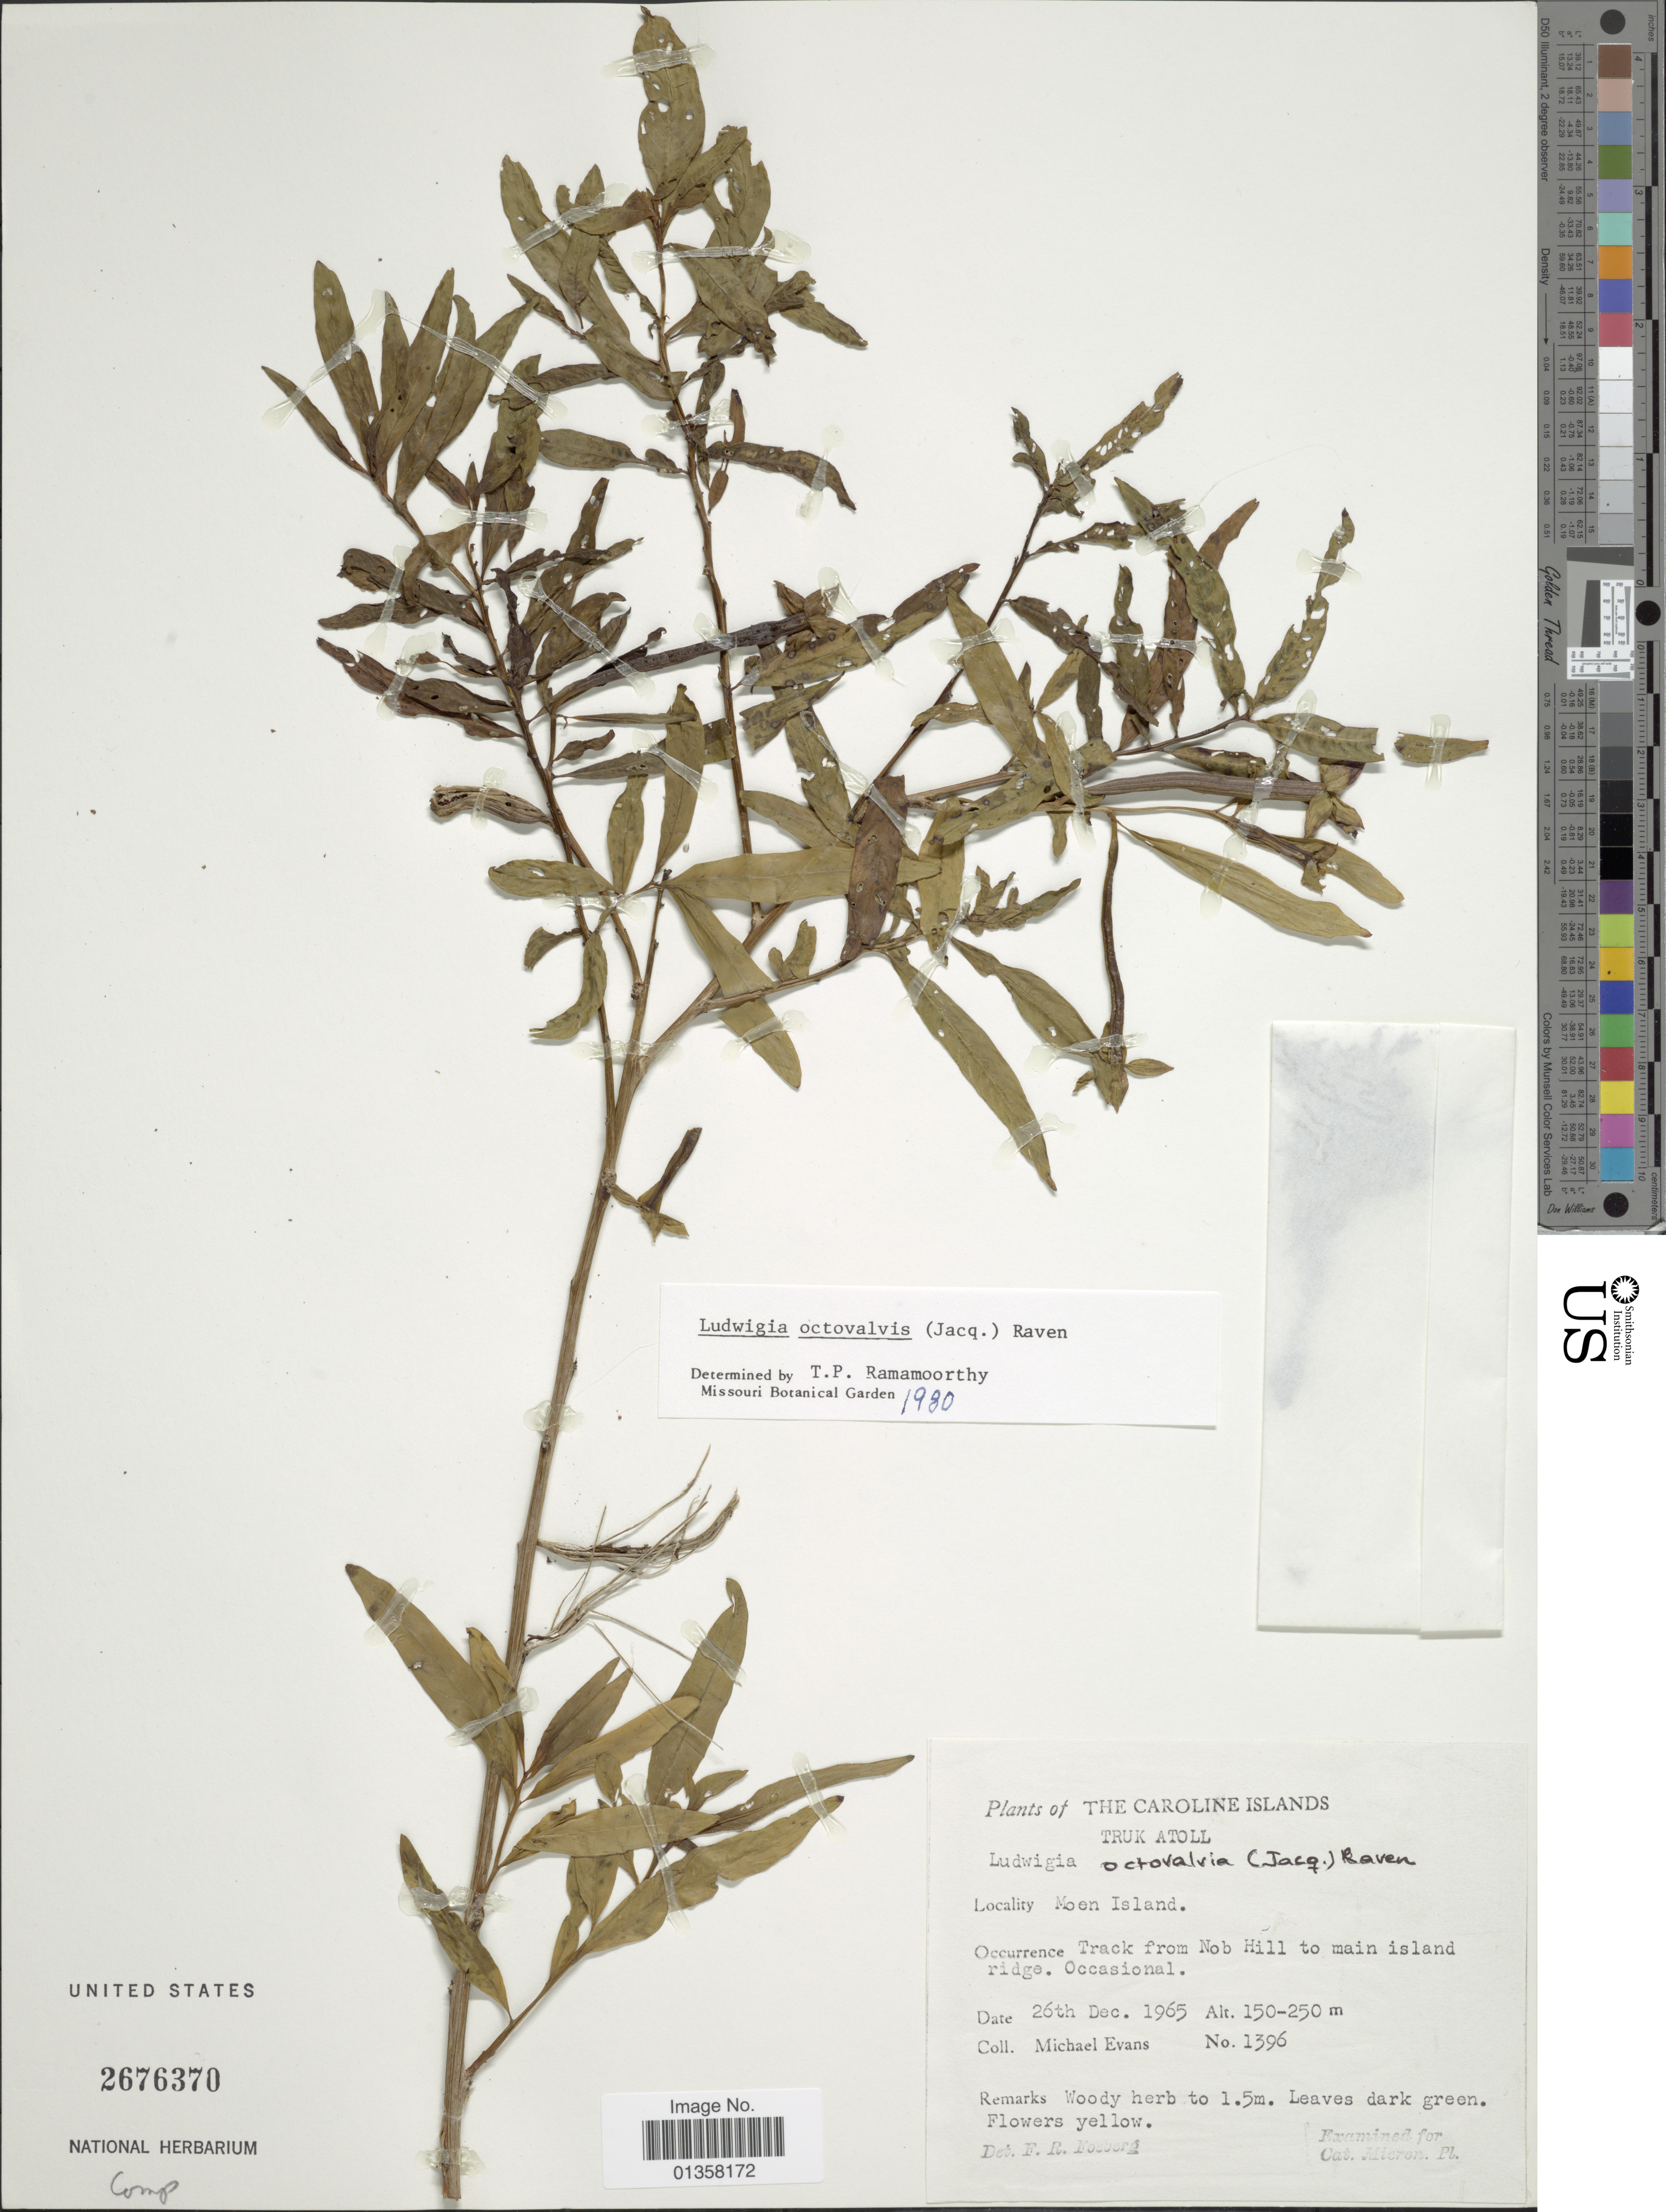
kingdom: Plantae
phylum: Tracheophyta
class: Magnoliopsida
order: Myrtales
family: Onagraceae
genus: Ludwigia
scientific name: Ludwigia octovalvis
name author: (Jacq.) P.H. Raven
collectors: M. Evans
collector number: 1396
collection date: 1965-12-26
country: Micronesia, Federated States of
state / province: Truk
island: Moen [Wono]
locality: The Caroline Islands, Truk Atoll, Moen Island, Track from Nob Hill to main island ridge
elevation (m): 150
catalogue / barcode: US 2676370